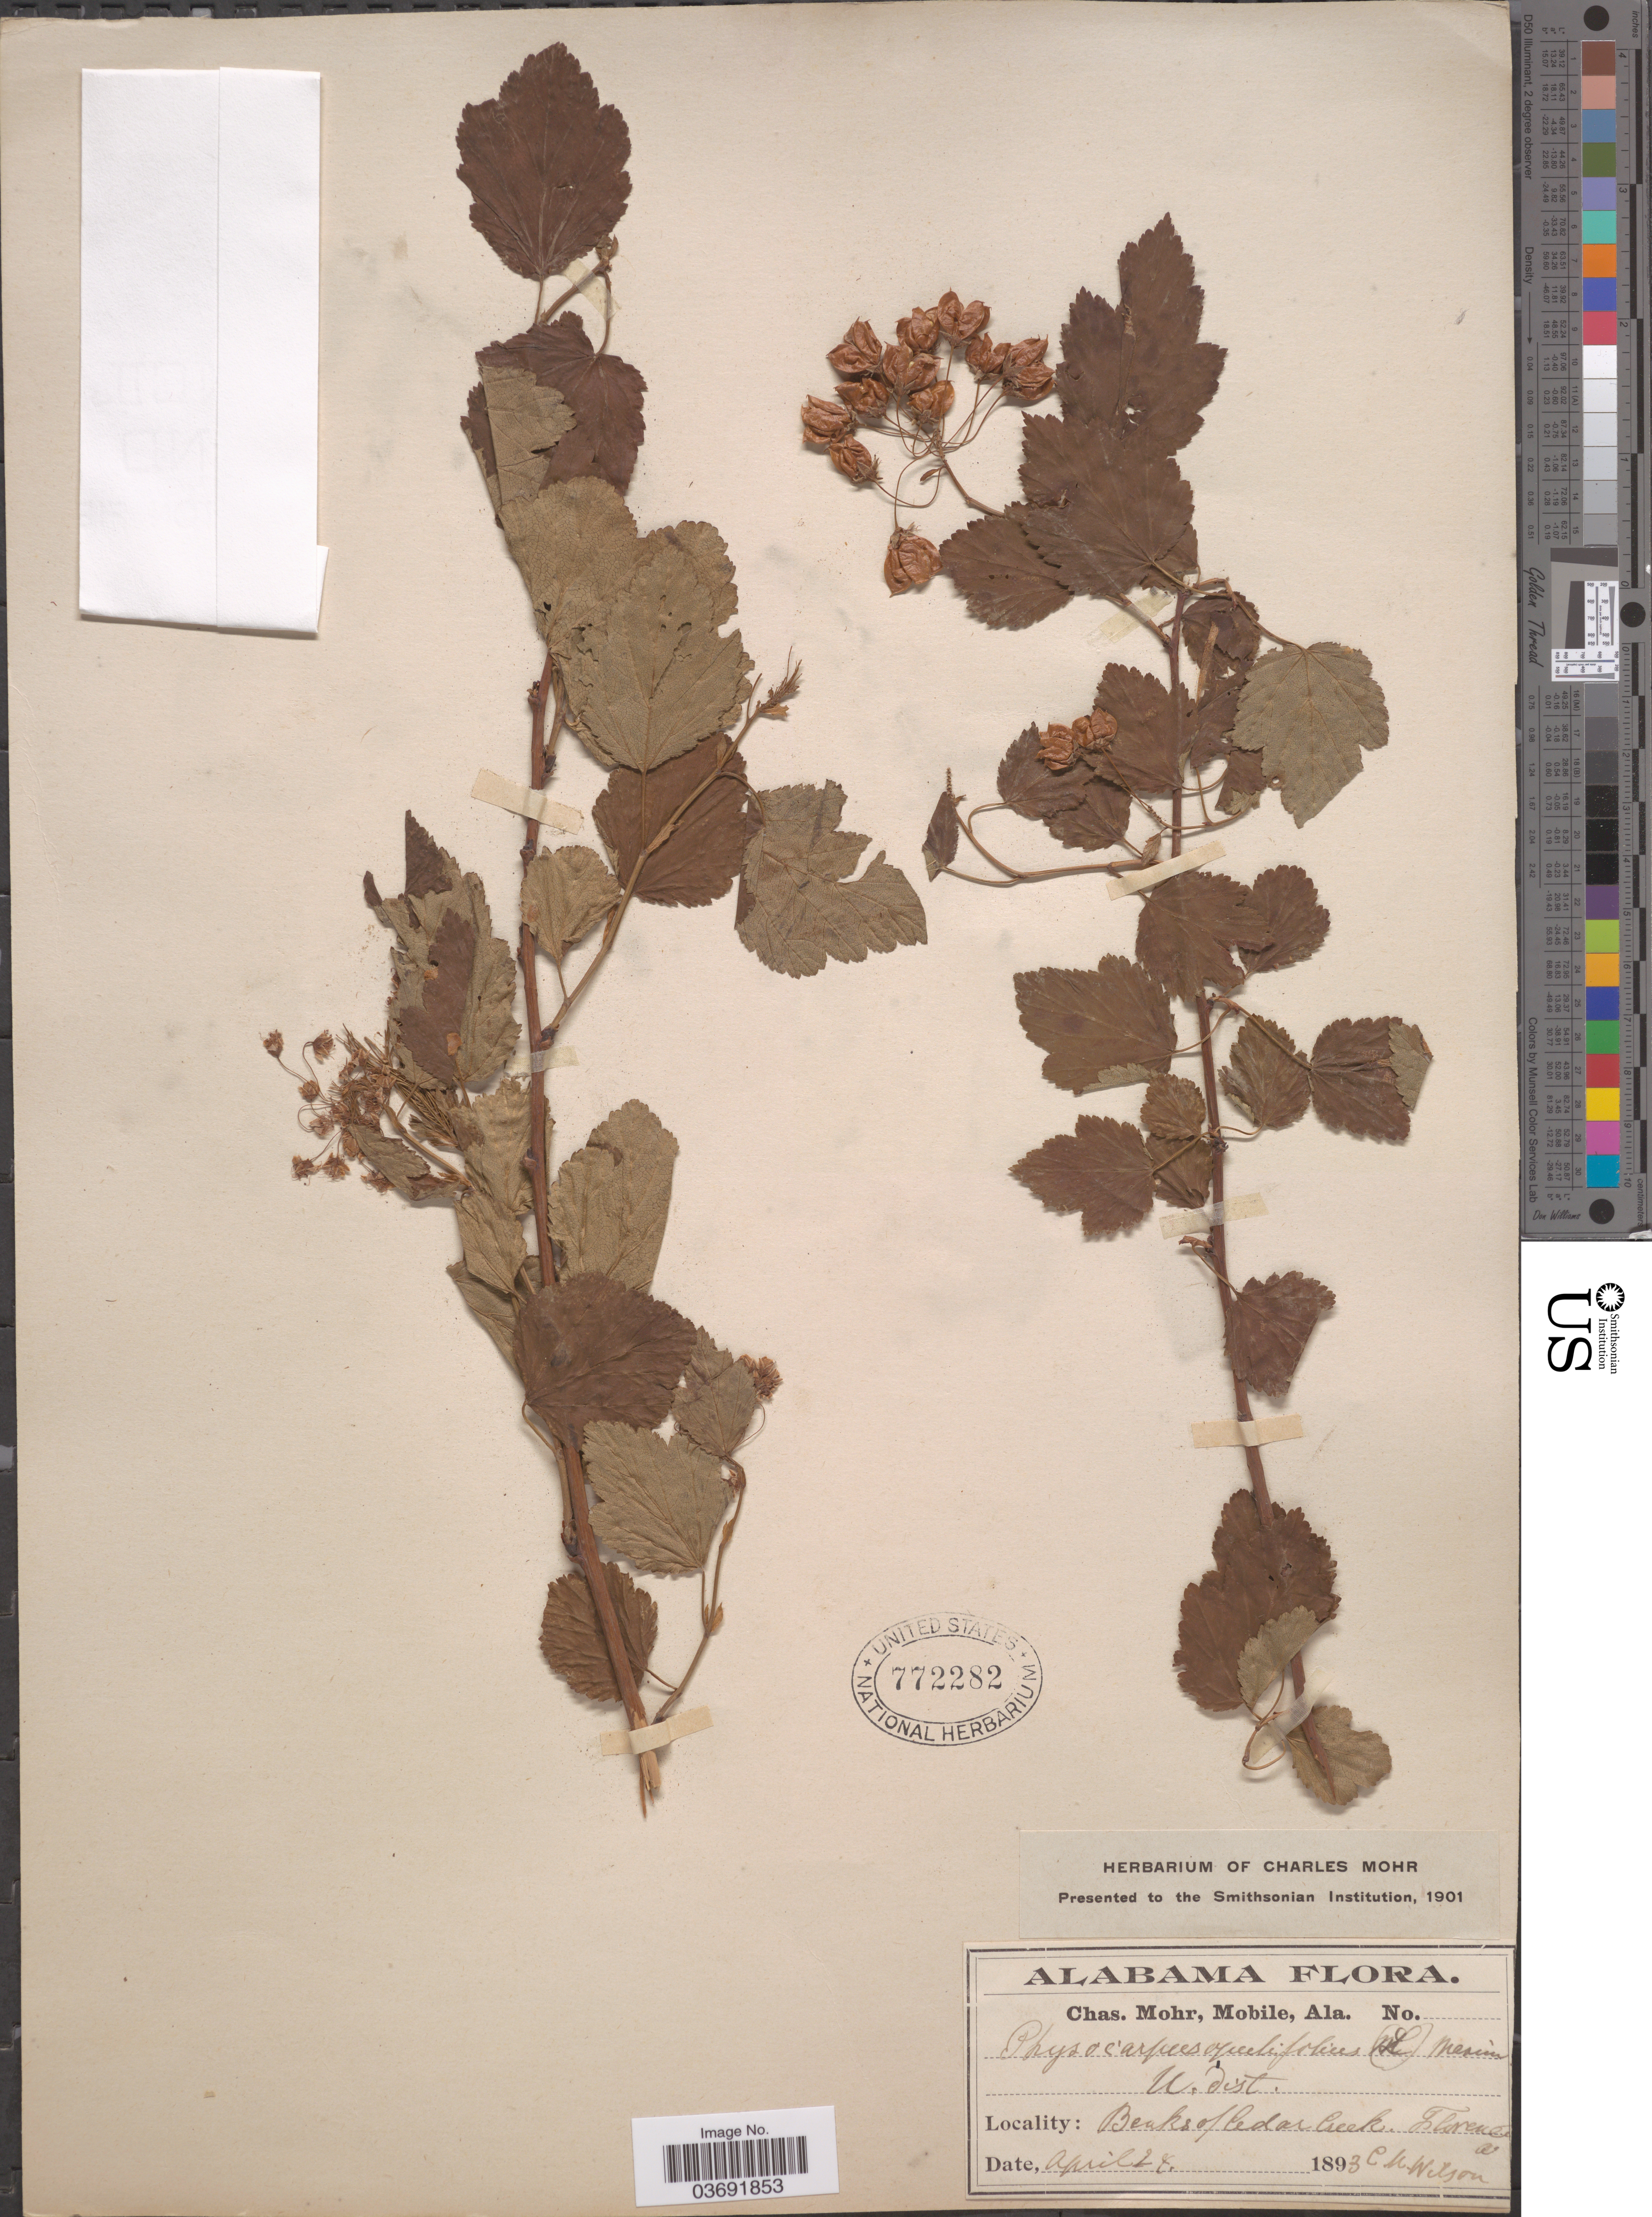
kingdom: Plantae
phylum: Tracheophyta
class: Magnoliopsida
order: Rosales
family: Rosaceae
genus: Physocarpus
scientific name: Physocarpus opulifolius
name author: (L.) Maxim.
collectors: C. M. Wilson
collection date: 1893-04-24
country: United States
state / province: Alabama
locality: Banks of Cedar Creek. Florence Co.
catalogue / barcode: US 772282